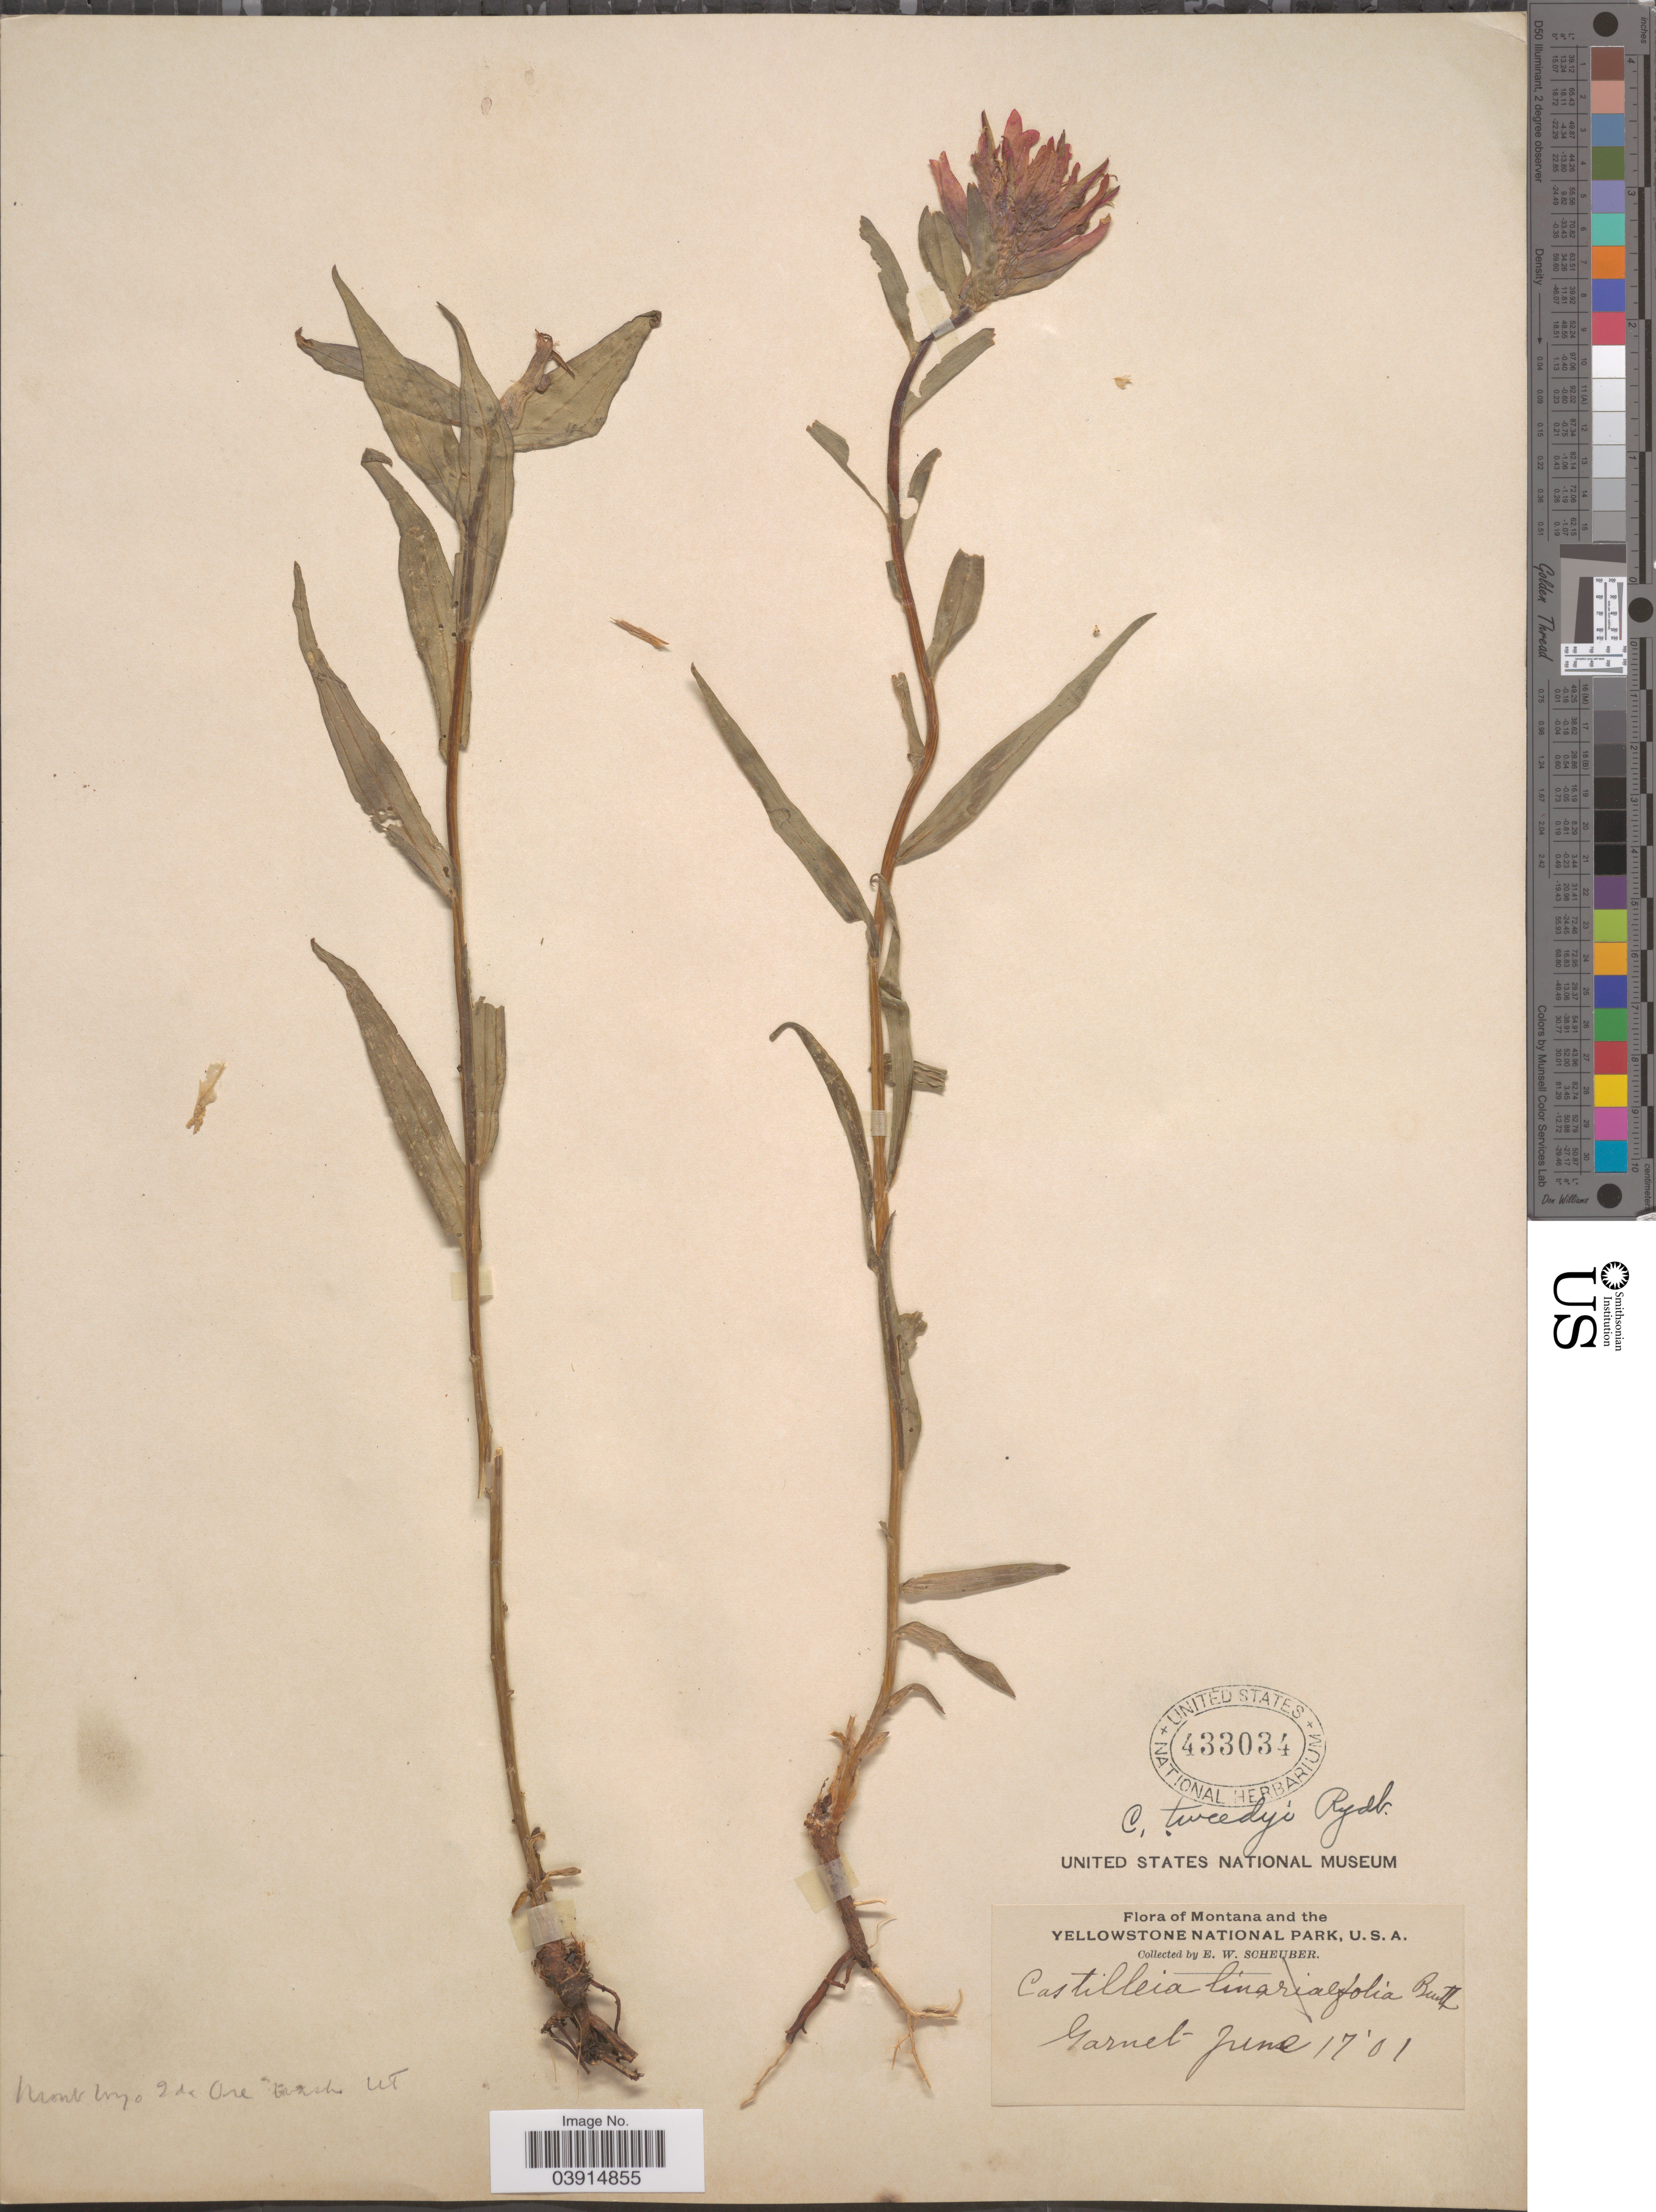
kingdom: Plantae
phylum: Tracheophyta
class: Magnoliopsida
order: Lamiales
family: Orobanchaceae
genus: Castilleja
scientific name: Castilleja sp.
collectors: E. Scheuber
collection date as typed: Transcribed d/m/y: 17/6/1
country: United States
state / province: Montana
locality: And the Yellowstone National Park. Garnet.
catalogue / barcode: US 433034